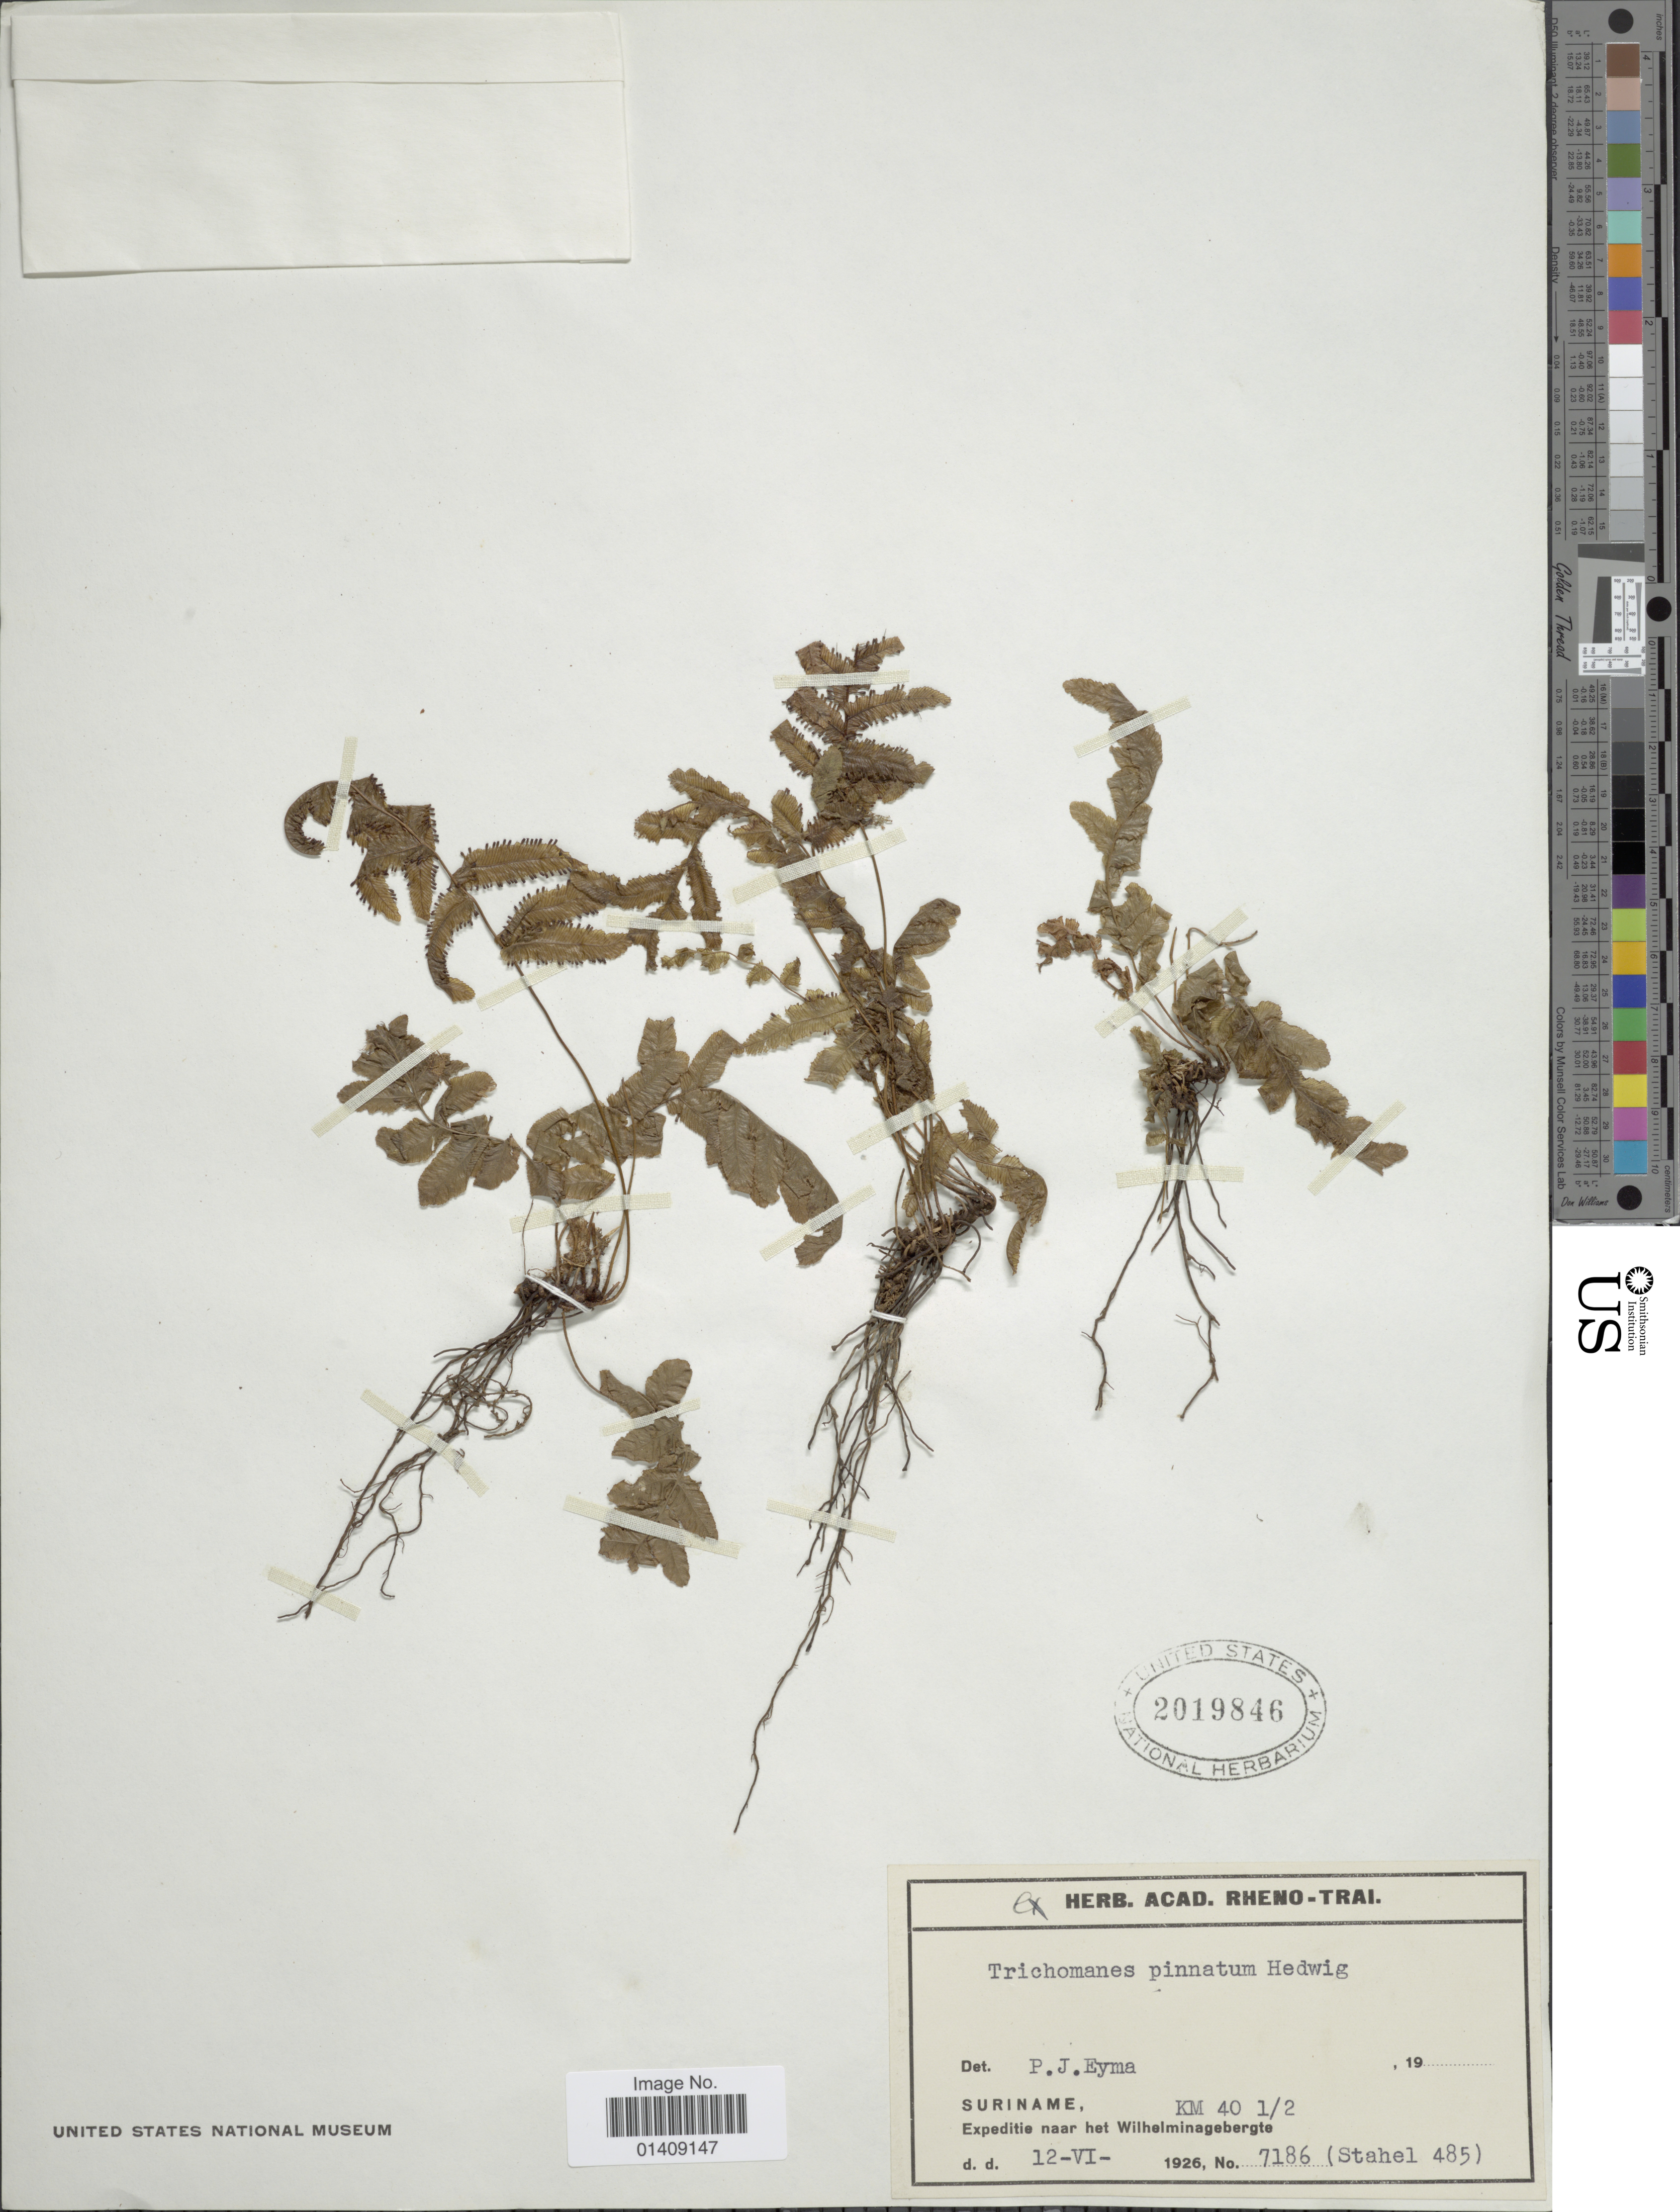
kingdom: Plantae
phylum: Tracheophyta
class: Polypodiopsida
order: Hymenophyllales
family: Hymenophyllaceae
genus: Trichomanes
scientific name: Trichomanes pinnatum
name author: Hedw.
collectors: -. Stahel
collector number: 7186/485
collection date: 1926-06-12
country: Suriname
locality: Wilhelminagebergte, km 40 1/2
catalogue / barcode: US 2019846